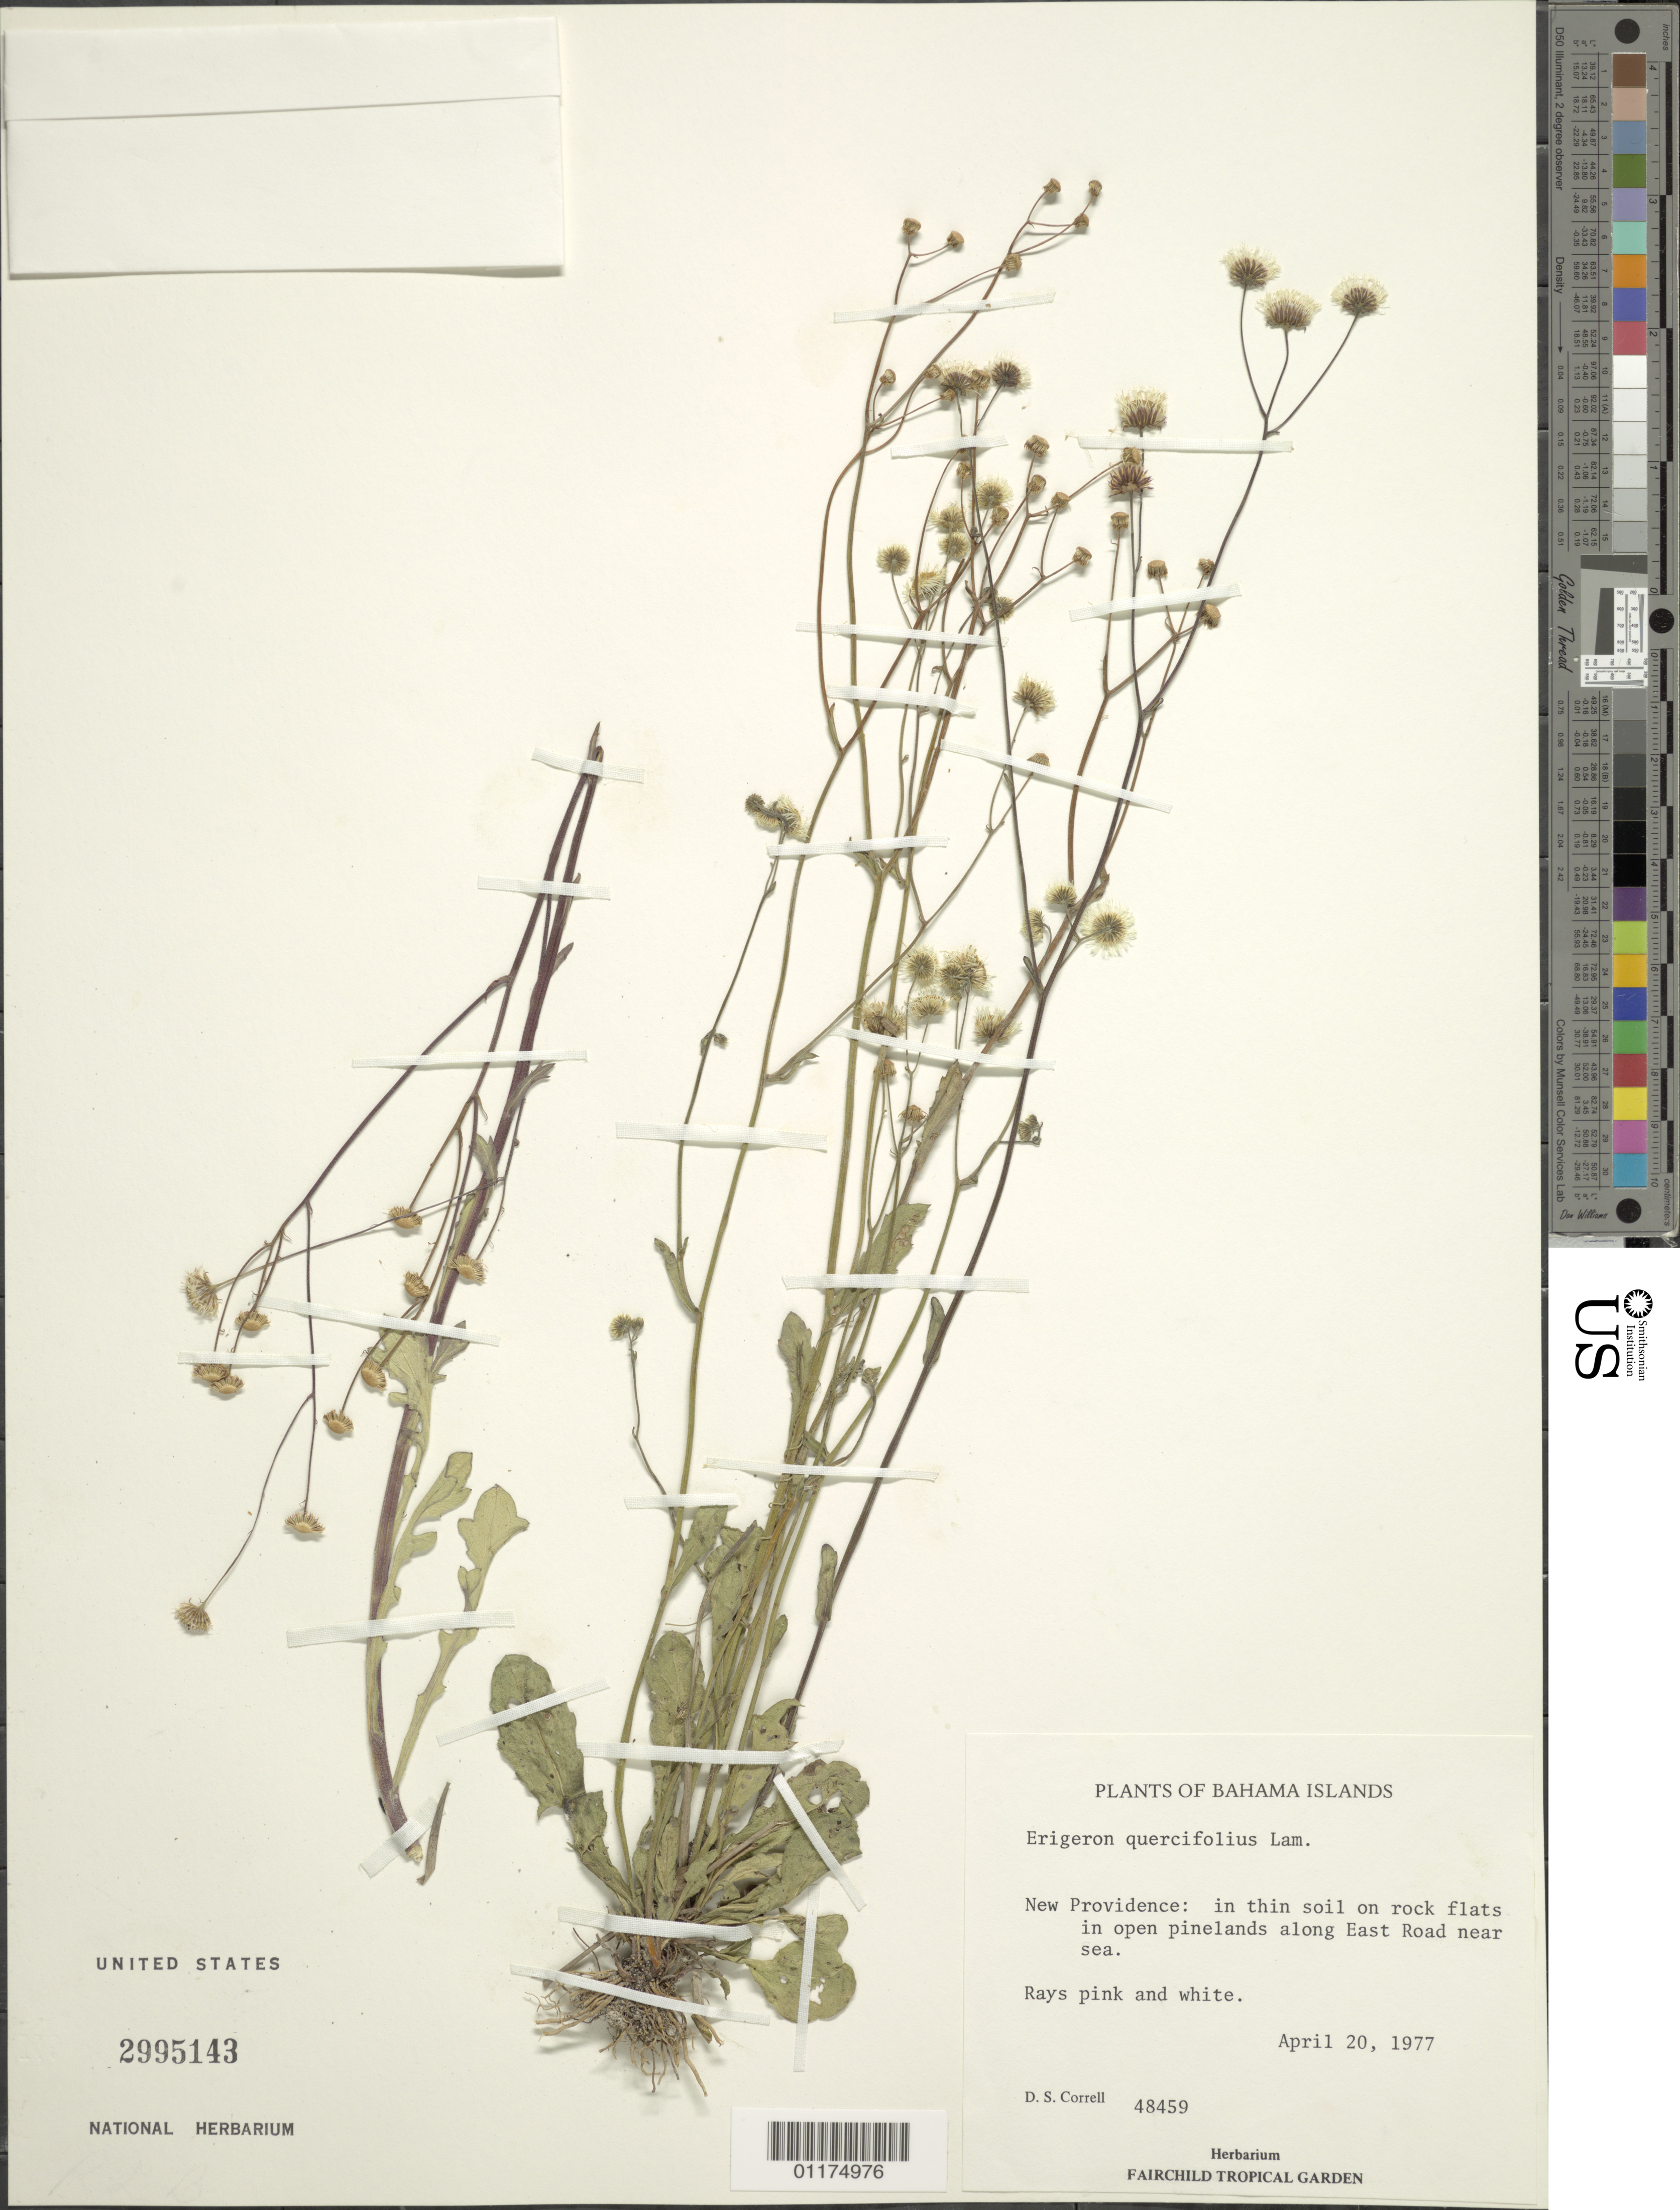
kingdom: Plantae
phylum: Tracheophyta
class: Magnoliopsida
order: Asterales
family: Asteraceae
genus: Erigeron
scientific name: Erigeron quercifolius Lam.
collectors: D. S. Correll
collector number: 48459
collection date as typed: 20 Apr 1977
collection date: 1977-04-20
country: Bahamas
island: New Providence I.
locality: in thin soil on rock flats in open pinelands along East Road near sea.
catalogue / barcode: US 2995143